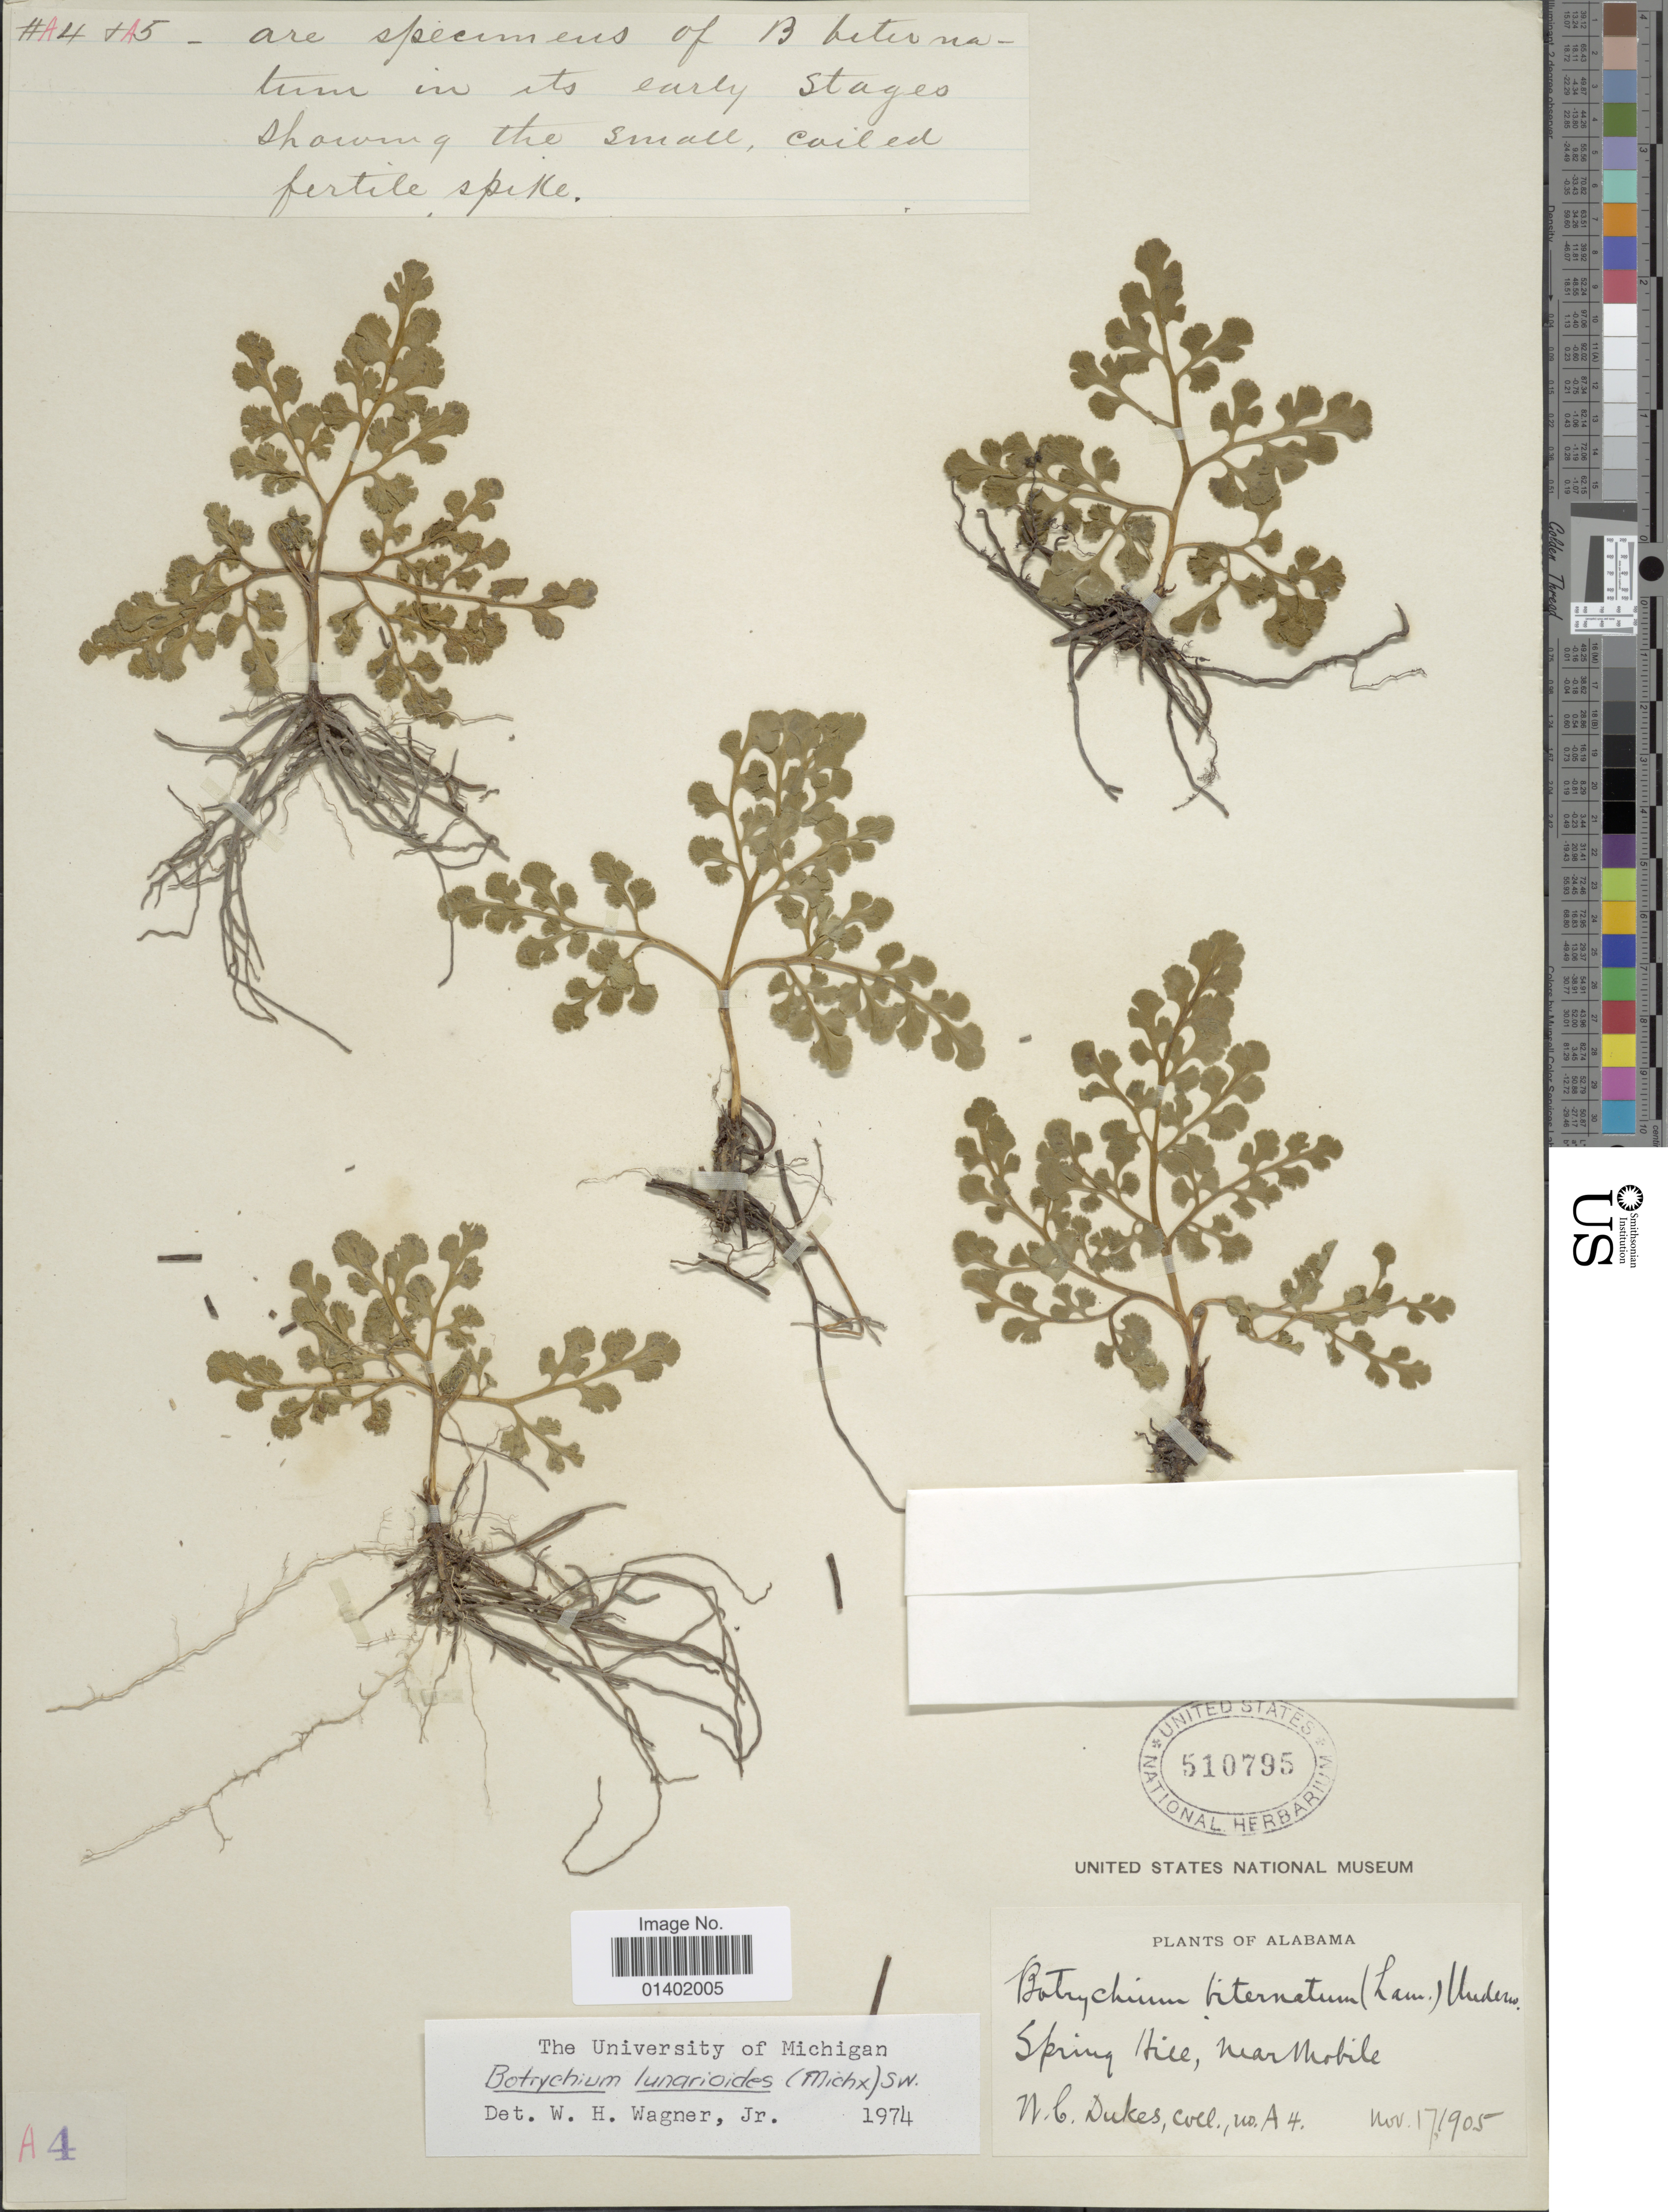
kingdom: Plantae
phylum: Tracheophyta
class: Polypodiopsida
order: Ophioglossales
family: Ophioglossaceae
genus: Botrychium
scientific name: Botrychium lunarioides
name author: (Michaux) Sw.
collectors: W. C. Dukes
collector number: a4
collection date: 1905-11-17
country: United States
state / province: Alabama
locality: Spring Hill, near Mobile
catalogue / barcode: US 510795